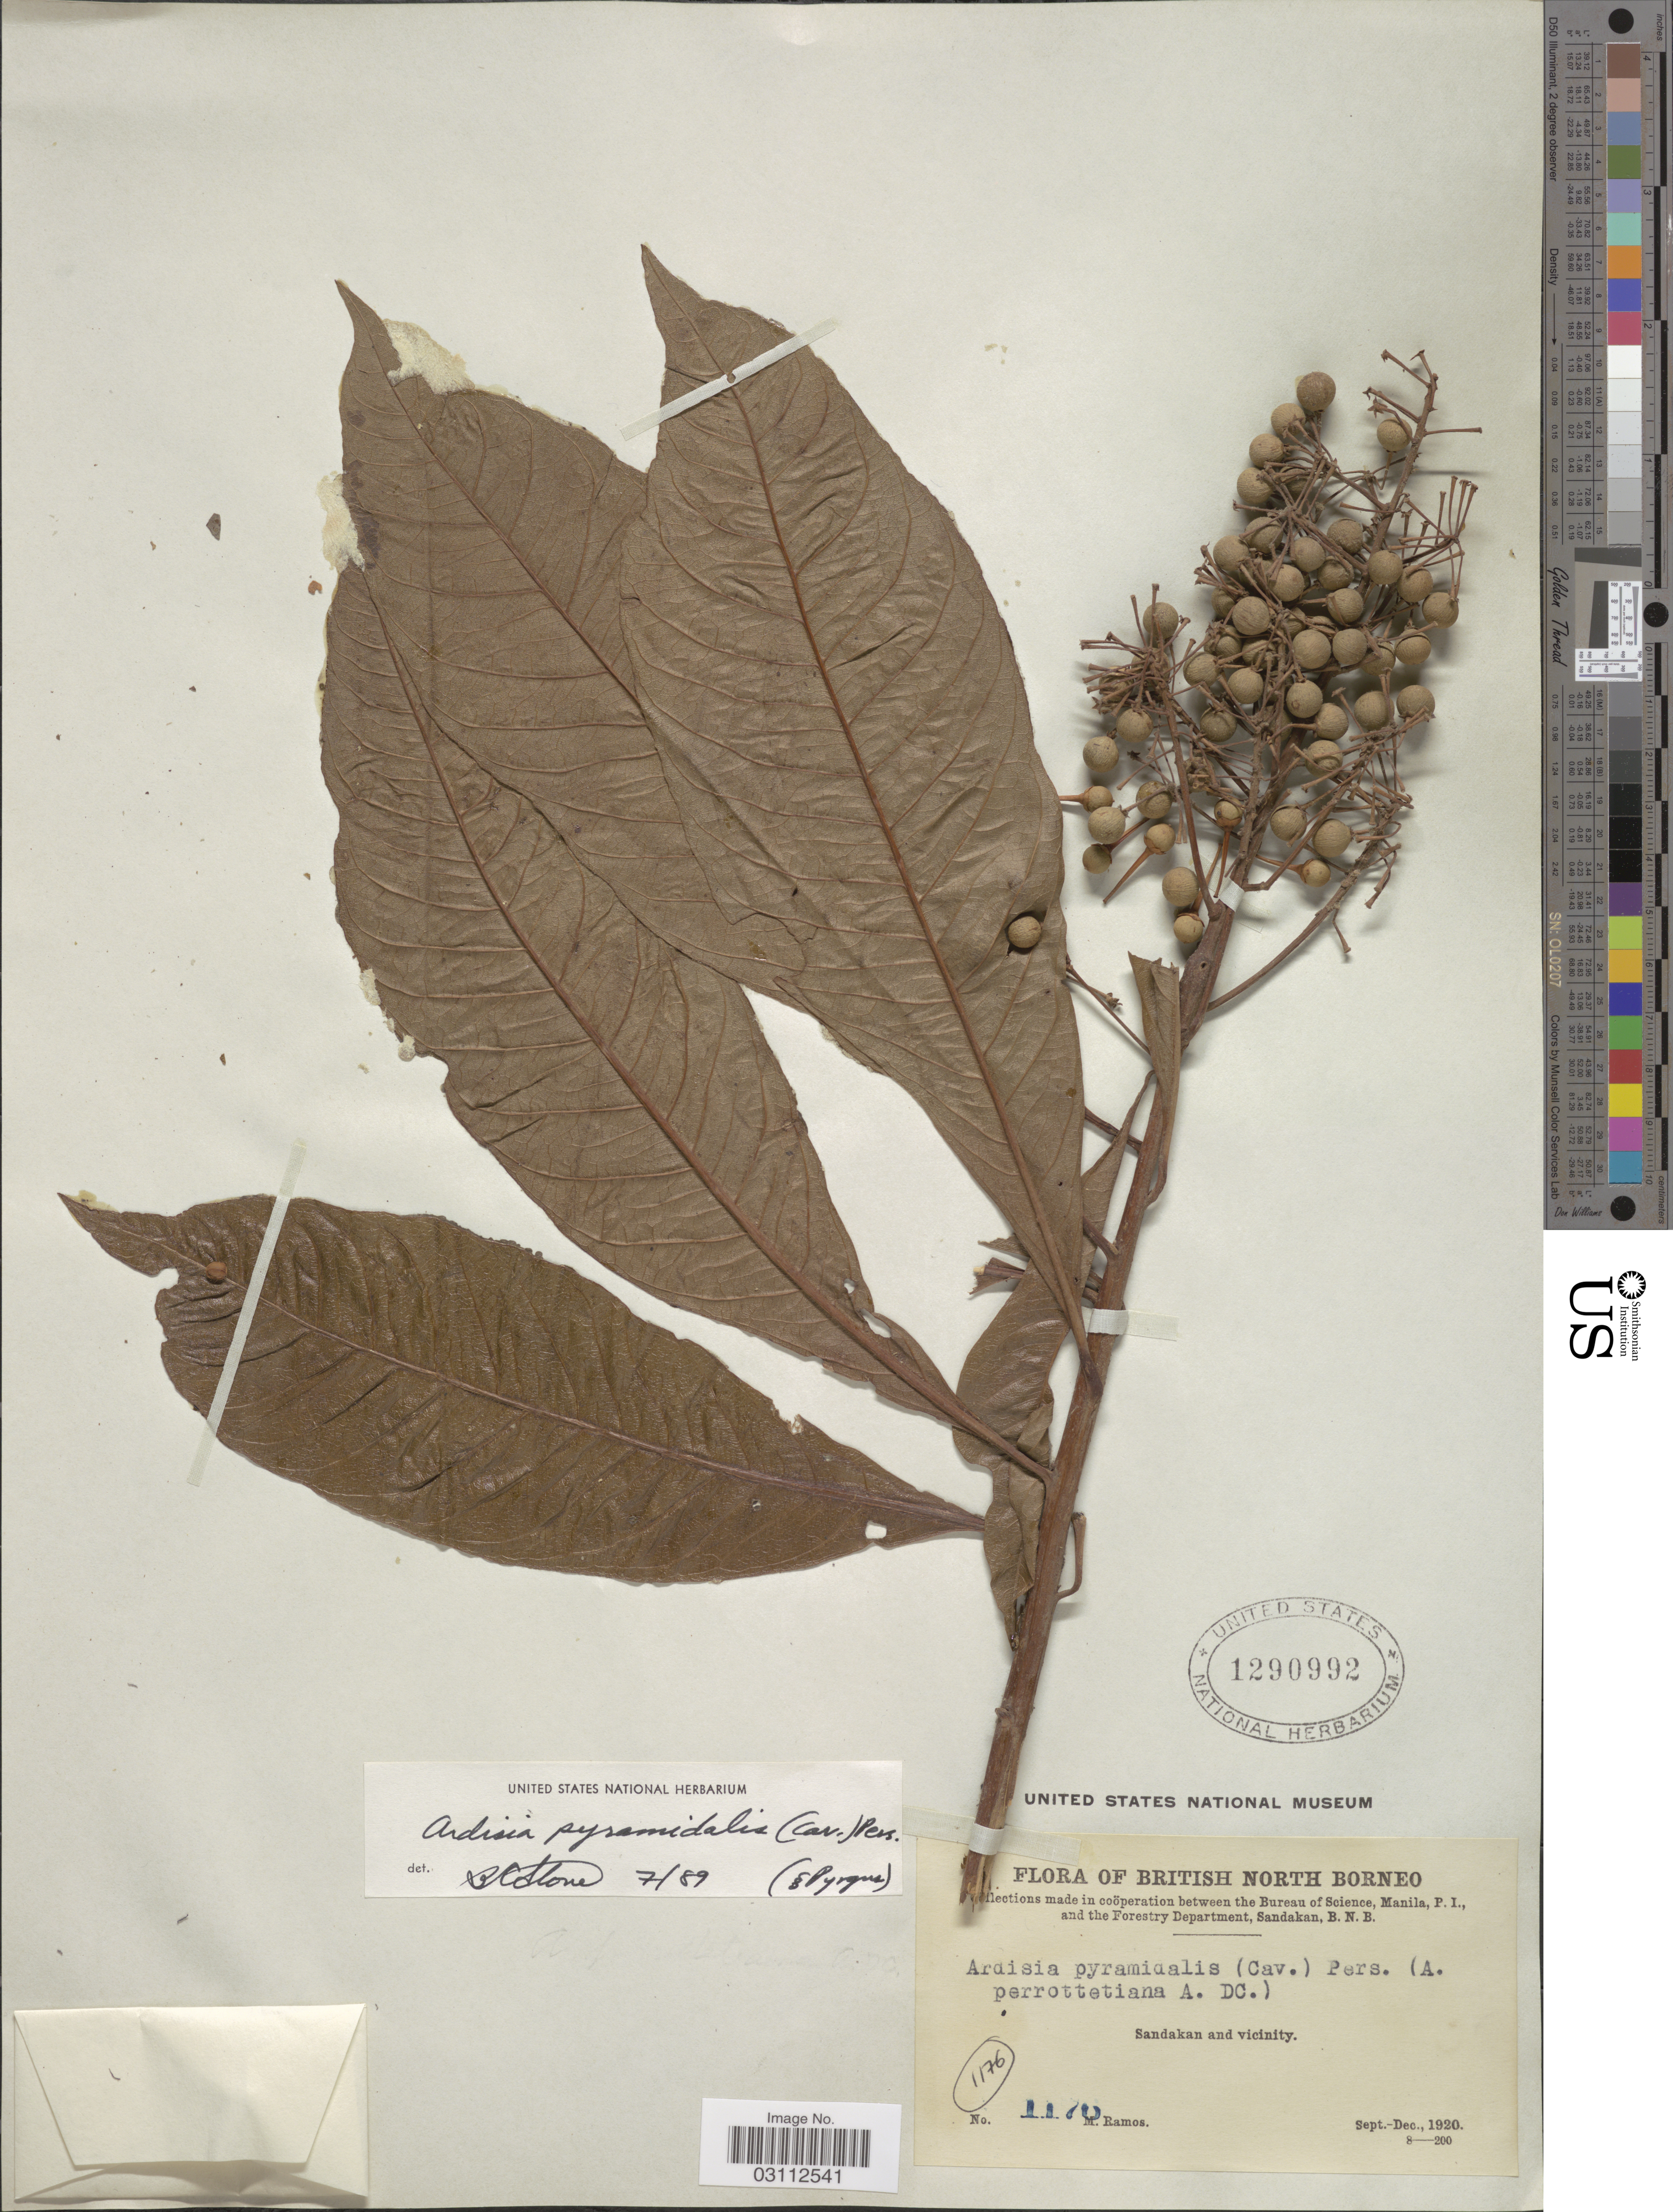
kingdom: Plantae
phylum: Tracheophyta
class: Magnoliopsida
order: Ericales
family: Primulaceae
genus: Ardisia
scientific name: Ardisia pyramidalis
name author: (Cav.) Pers.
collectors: M. Ramos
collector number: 1176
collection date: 1920-09/1920-12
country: Malaysia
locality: British North Borneo. Sandakan and vicinity.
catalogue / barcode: US 1290992